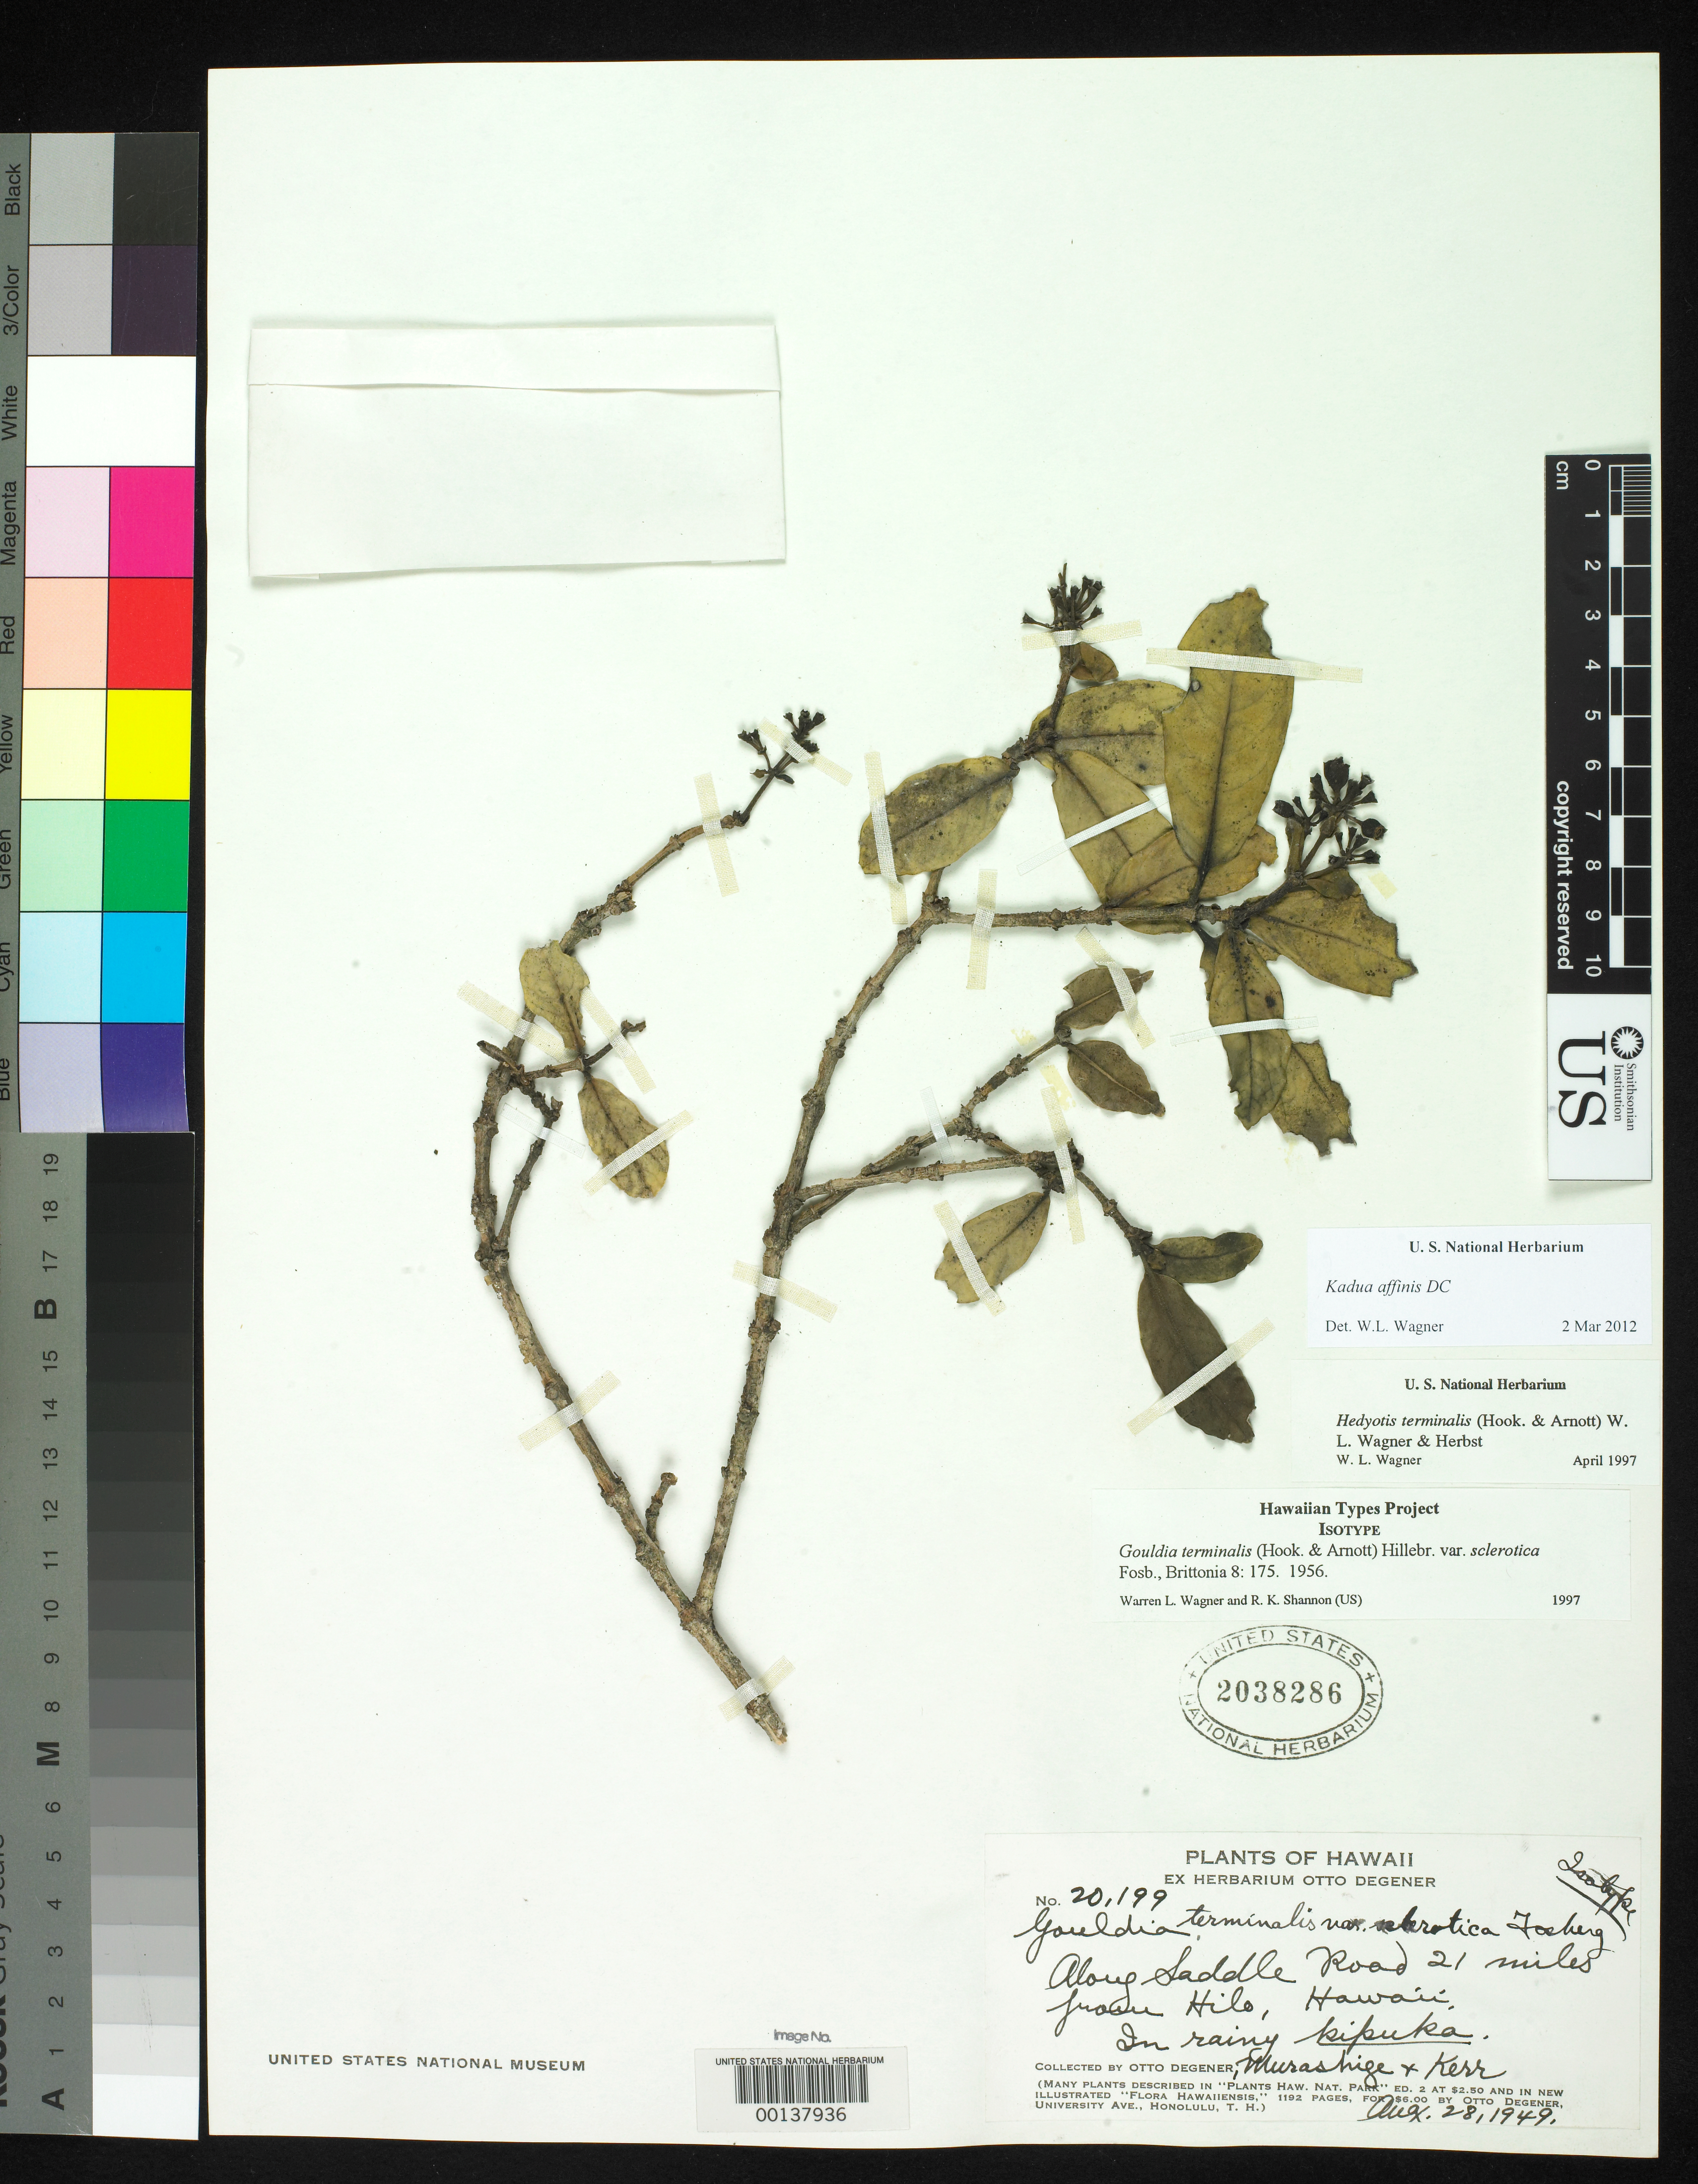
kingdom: Plantae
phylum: Tracheophyta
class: Magnoliopsida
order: Gentianales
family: Rubiaceae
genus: Gouldia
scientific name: Gouldia terminalis var. sclerotica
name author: Fosberg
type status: Isotype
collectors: O. Degener, T. Murashige & M. Kerr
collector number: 20199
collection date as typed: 28 Aug 1949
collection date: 1949-08-28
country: United States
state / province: Hawaii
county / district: Hawaii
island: Hawaii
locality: Along Saddle Road 21 miles from Hilo.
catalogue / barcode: US 2038286